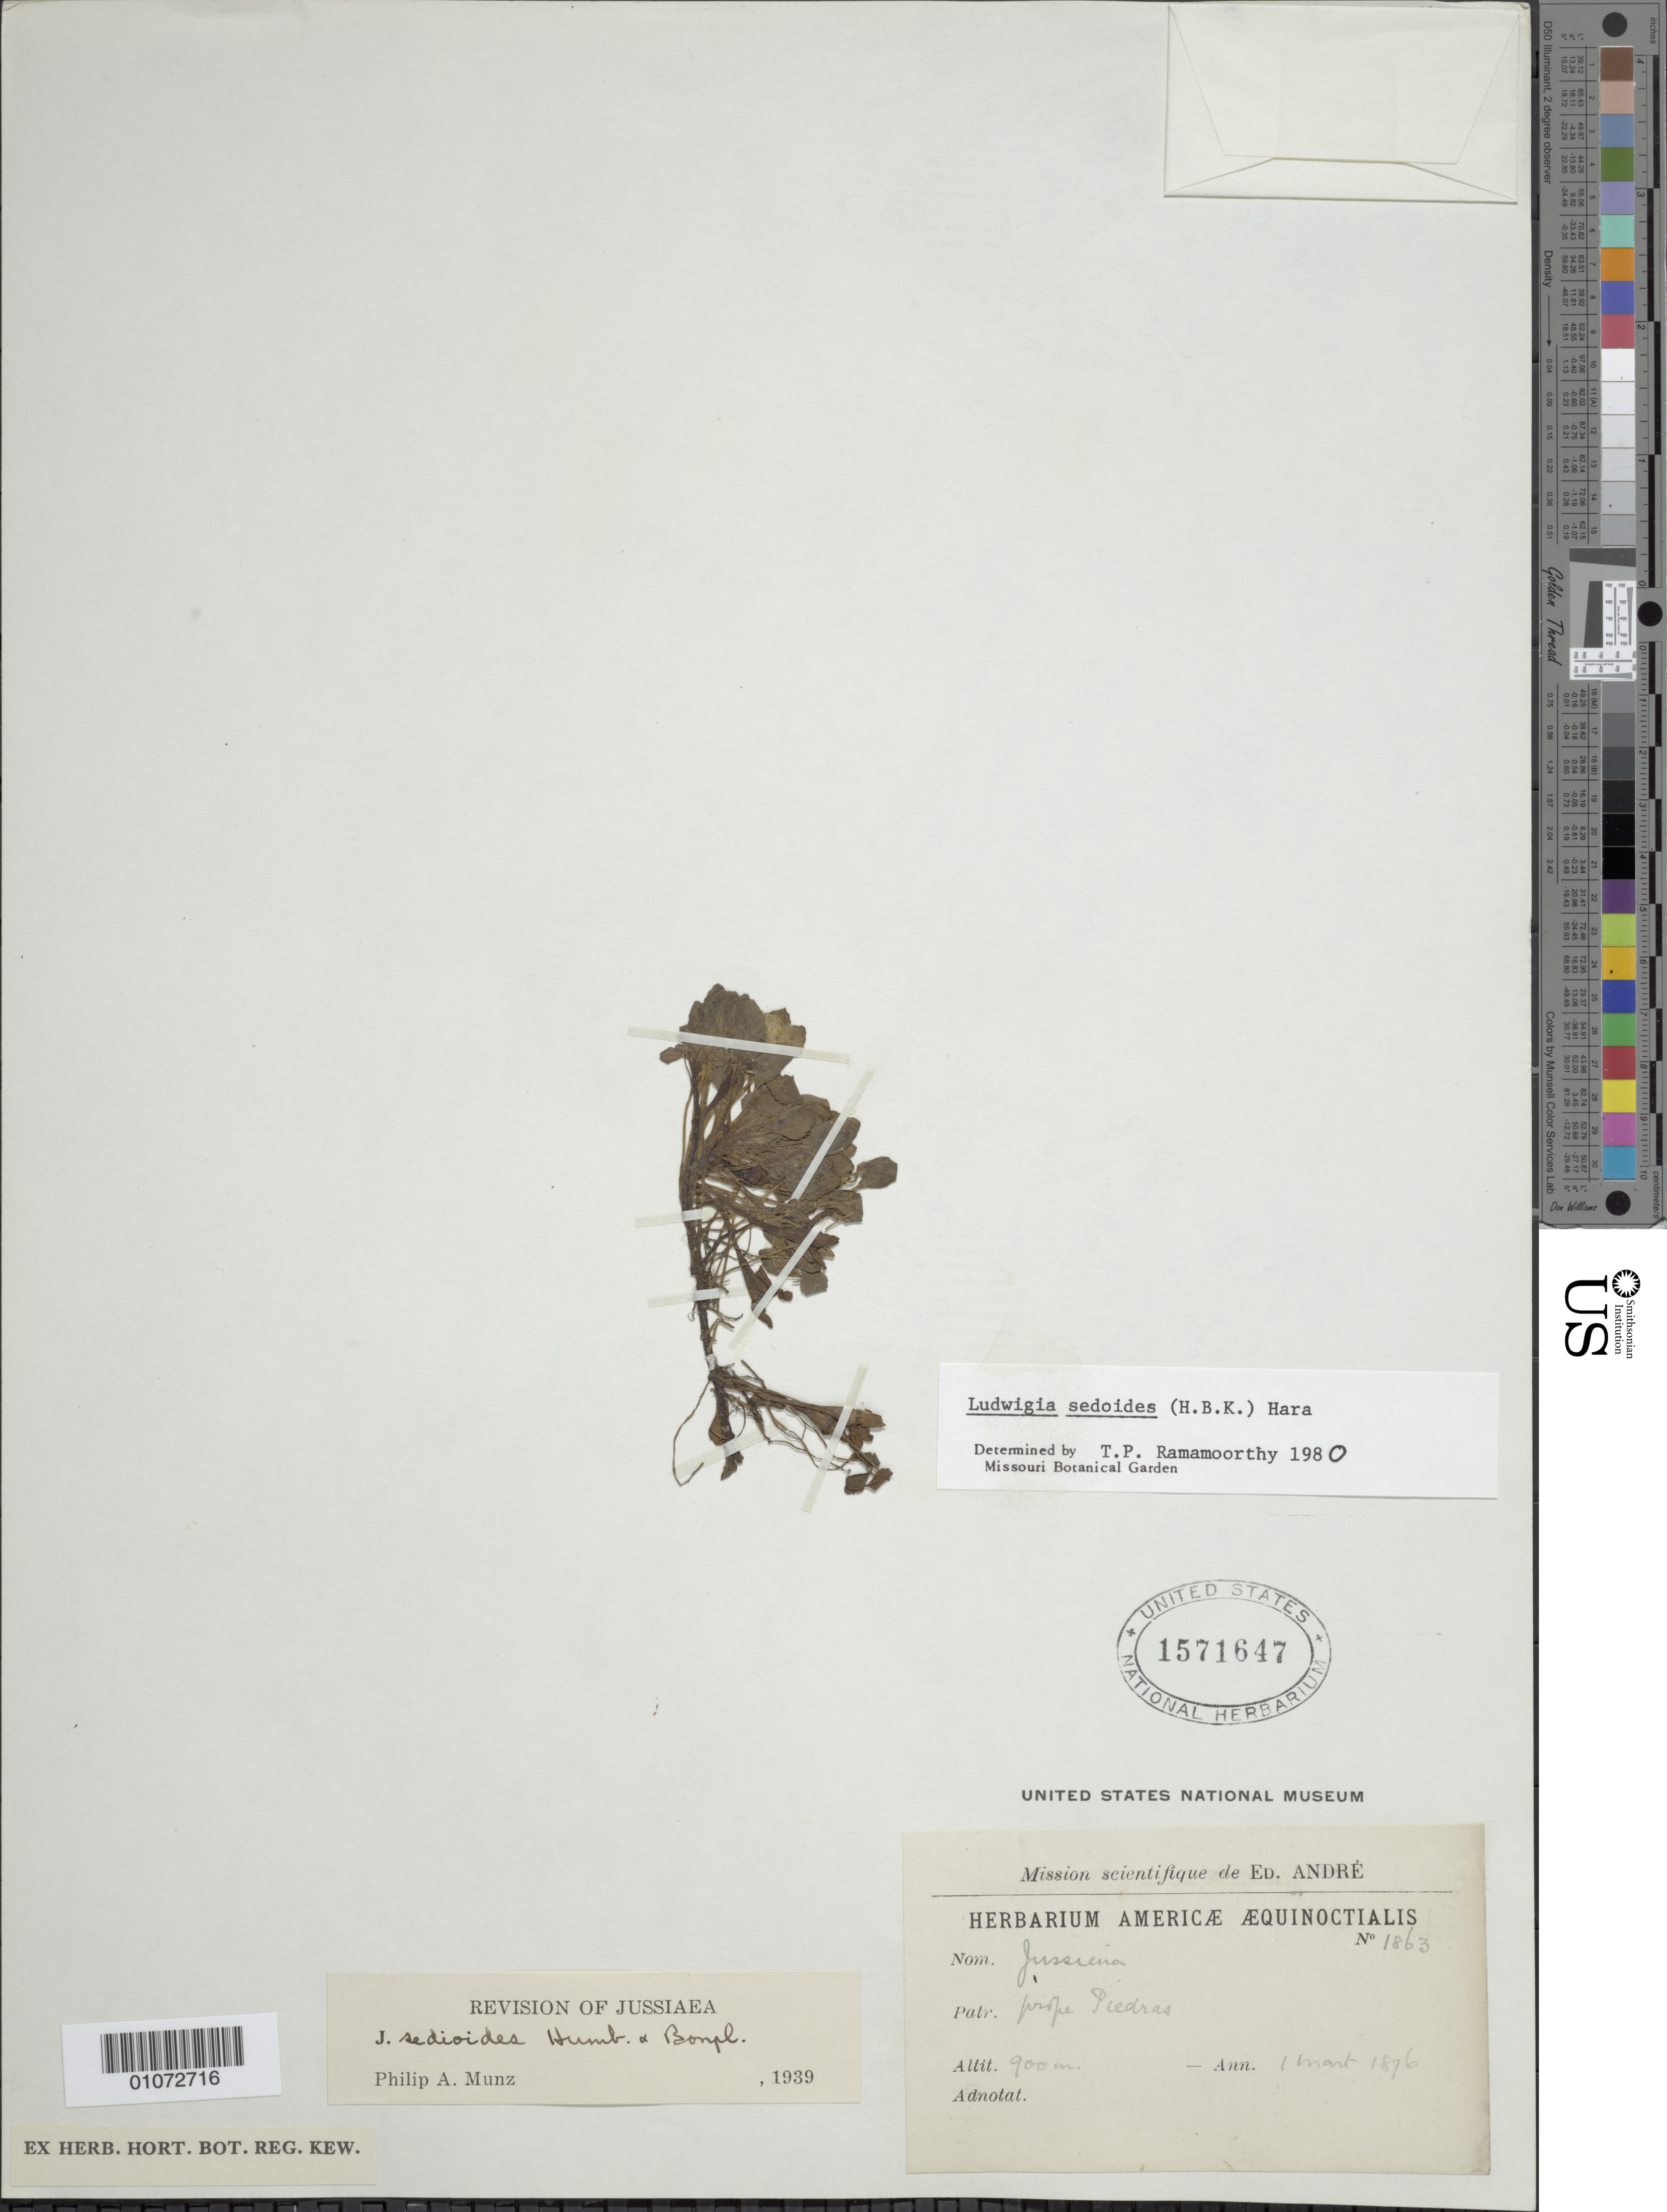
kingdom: Plantae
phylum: Tracheophyta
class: Magnoliopsida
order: Myrtales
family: Onagraceae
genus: Ludwigia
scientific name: Ludwigia sedoides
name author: (Humb. & Bonpl.) H. Hara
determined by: Ramamoorthy, T. P.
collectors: E. Andre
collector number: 1863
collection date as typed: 01 Mar 1876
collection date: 1876-03-01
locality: Prope Piedras.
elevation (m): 900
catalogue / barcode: US 1571647